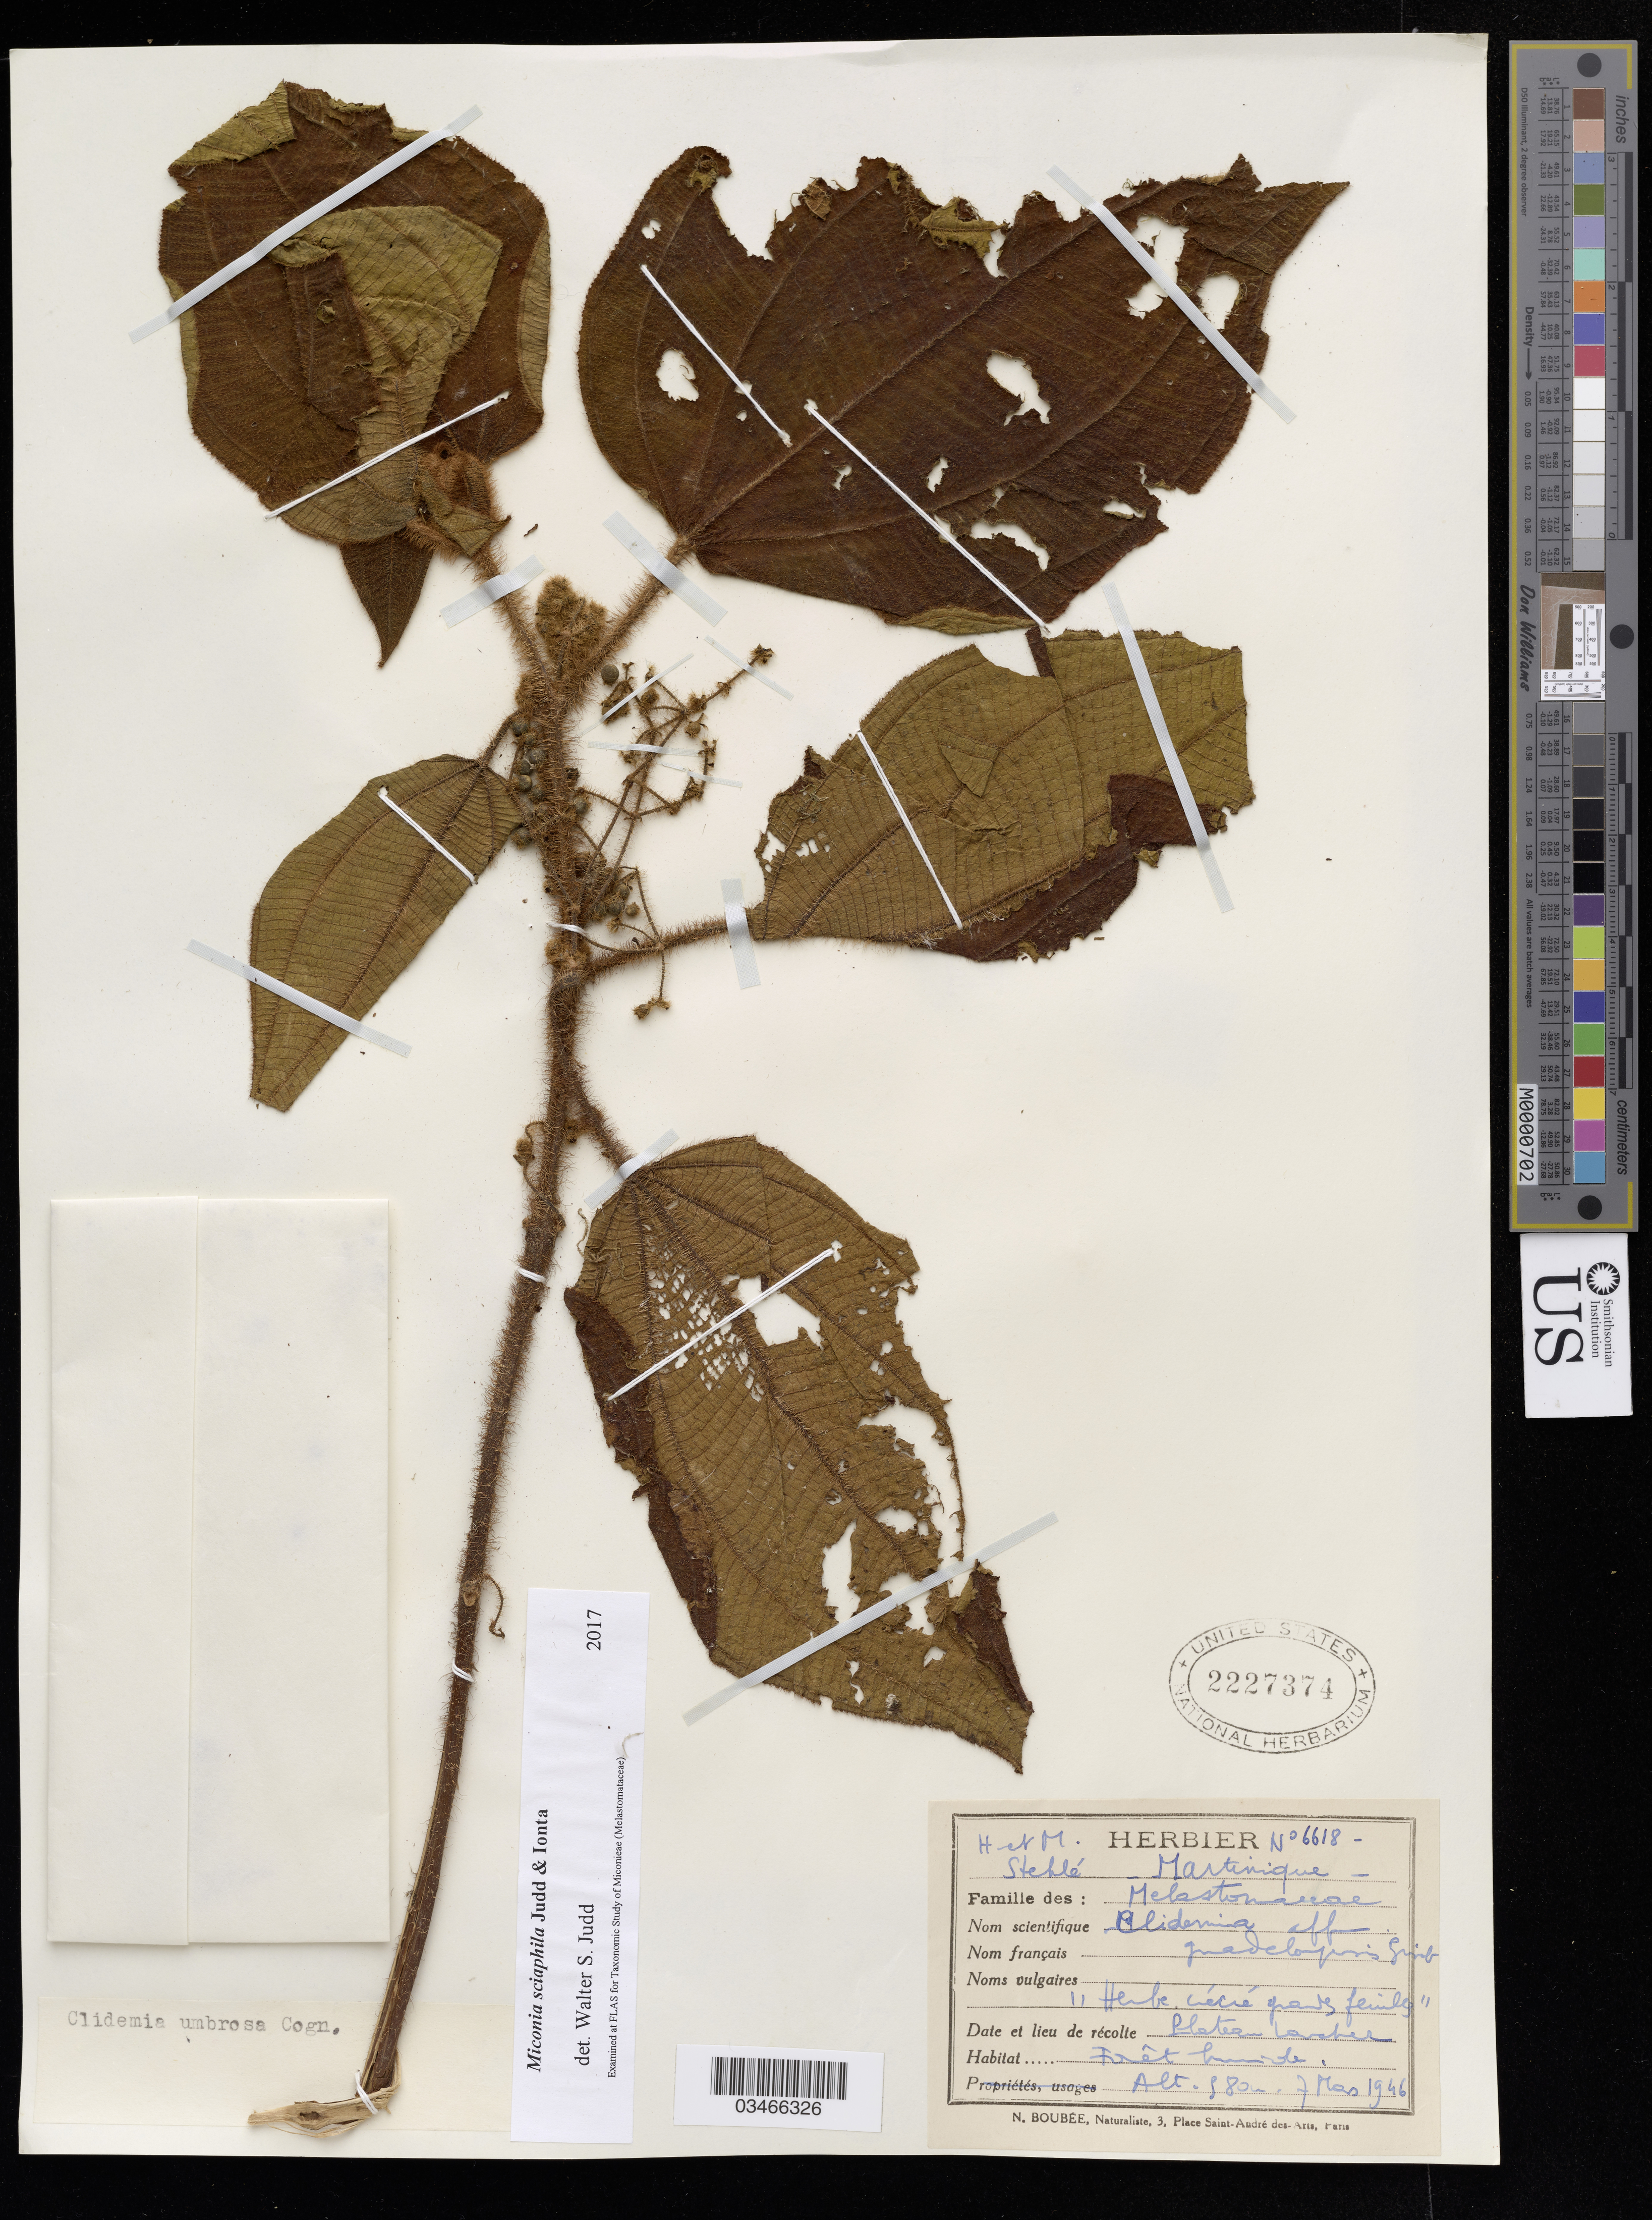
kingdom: Plantae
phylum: Tracheophyta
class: Magnoliopsida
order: Myrtales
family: Melastomataceae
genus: Miconia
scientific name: Miconia sciaphila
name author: Judd & Ionta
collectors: H. Stehlé & M. Stehlé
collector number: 6618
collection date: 1946-03-07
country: Martinique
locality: Plateau Lacher*.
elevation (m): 980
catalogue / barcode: US 2227374